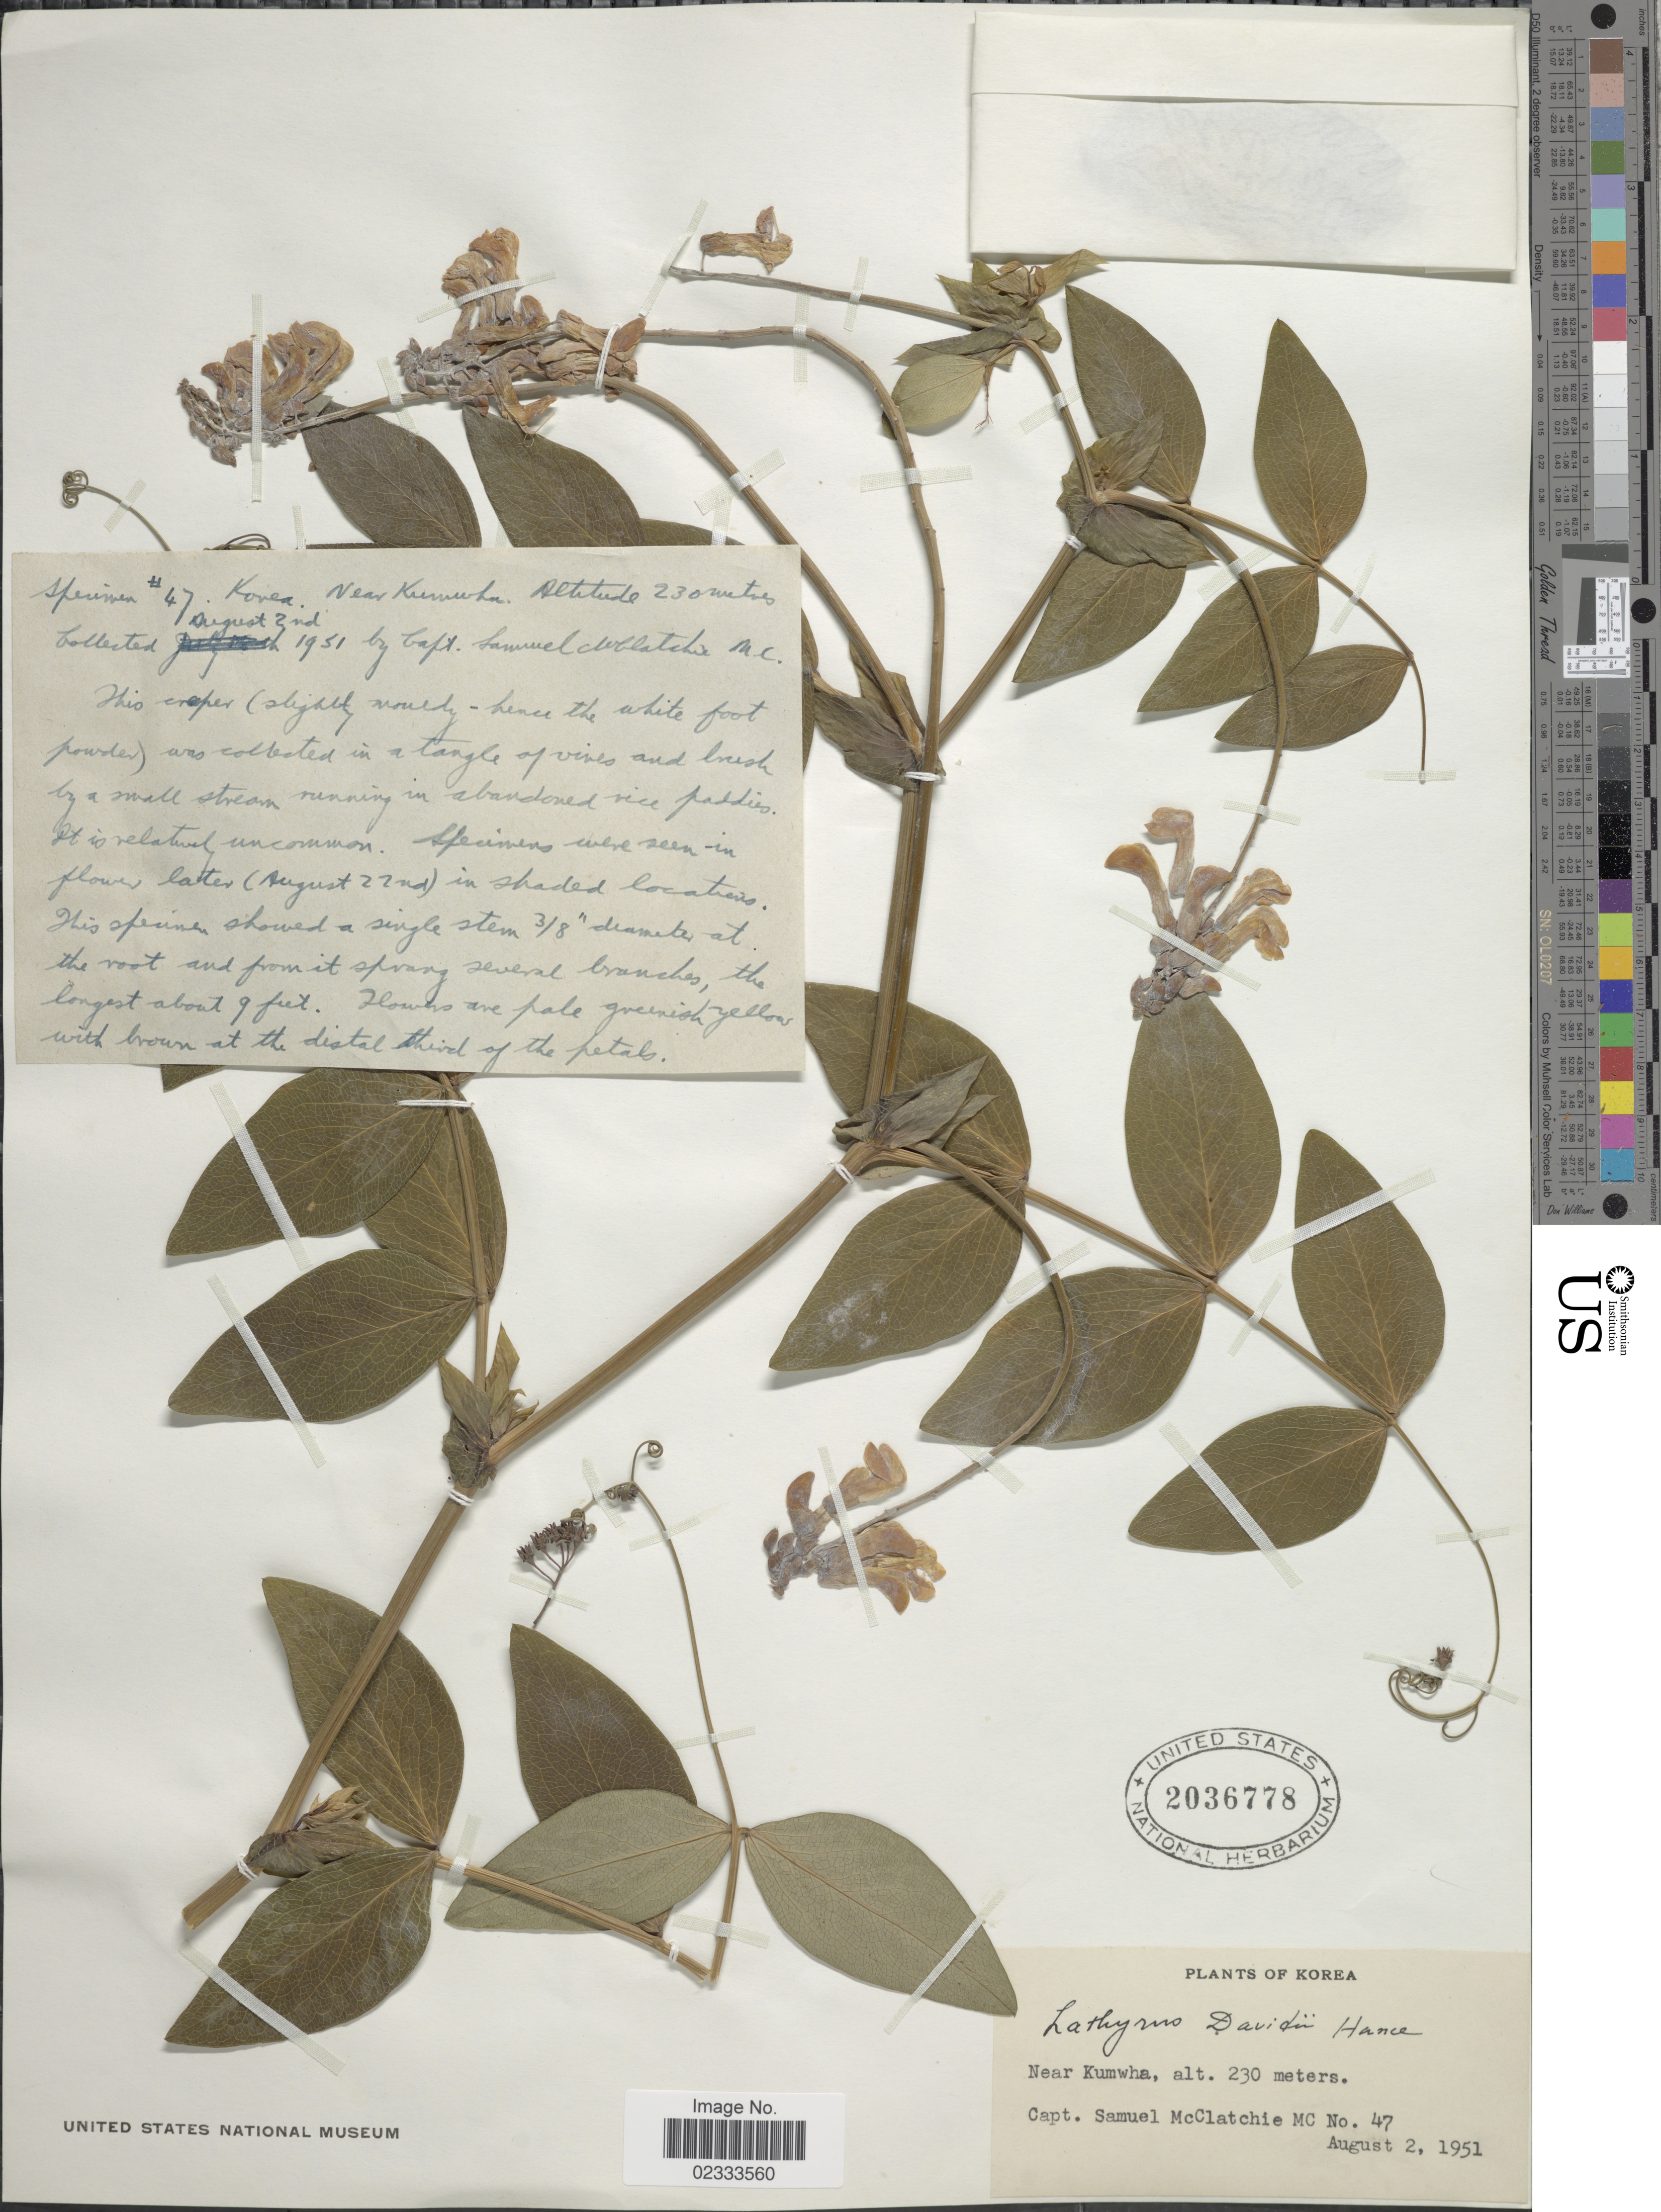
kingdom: Plantae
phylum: Tracheophyta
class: Magnoliopsida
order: Fabales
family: Fabaceae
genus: Lathyrus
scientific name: Lathyrus davidii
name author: Hance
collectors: S. McClatchie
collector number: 47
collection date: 1951-08-02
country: South Korea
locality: Near Kumwha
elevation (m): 230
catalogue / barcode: US 2036778